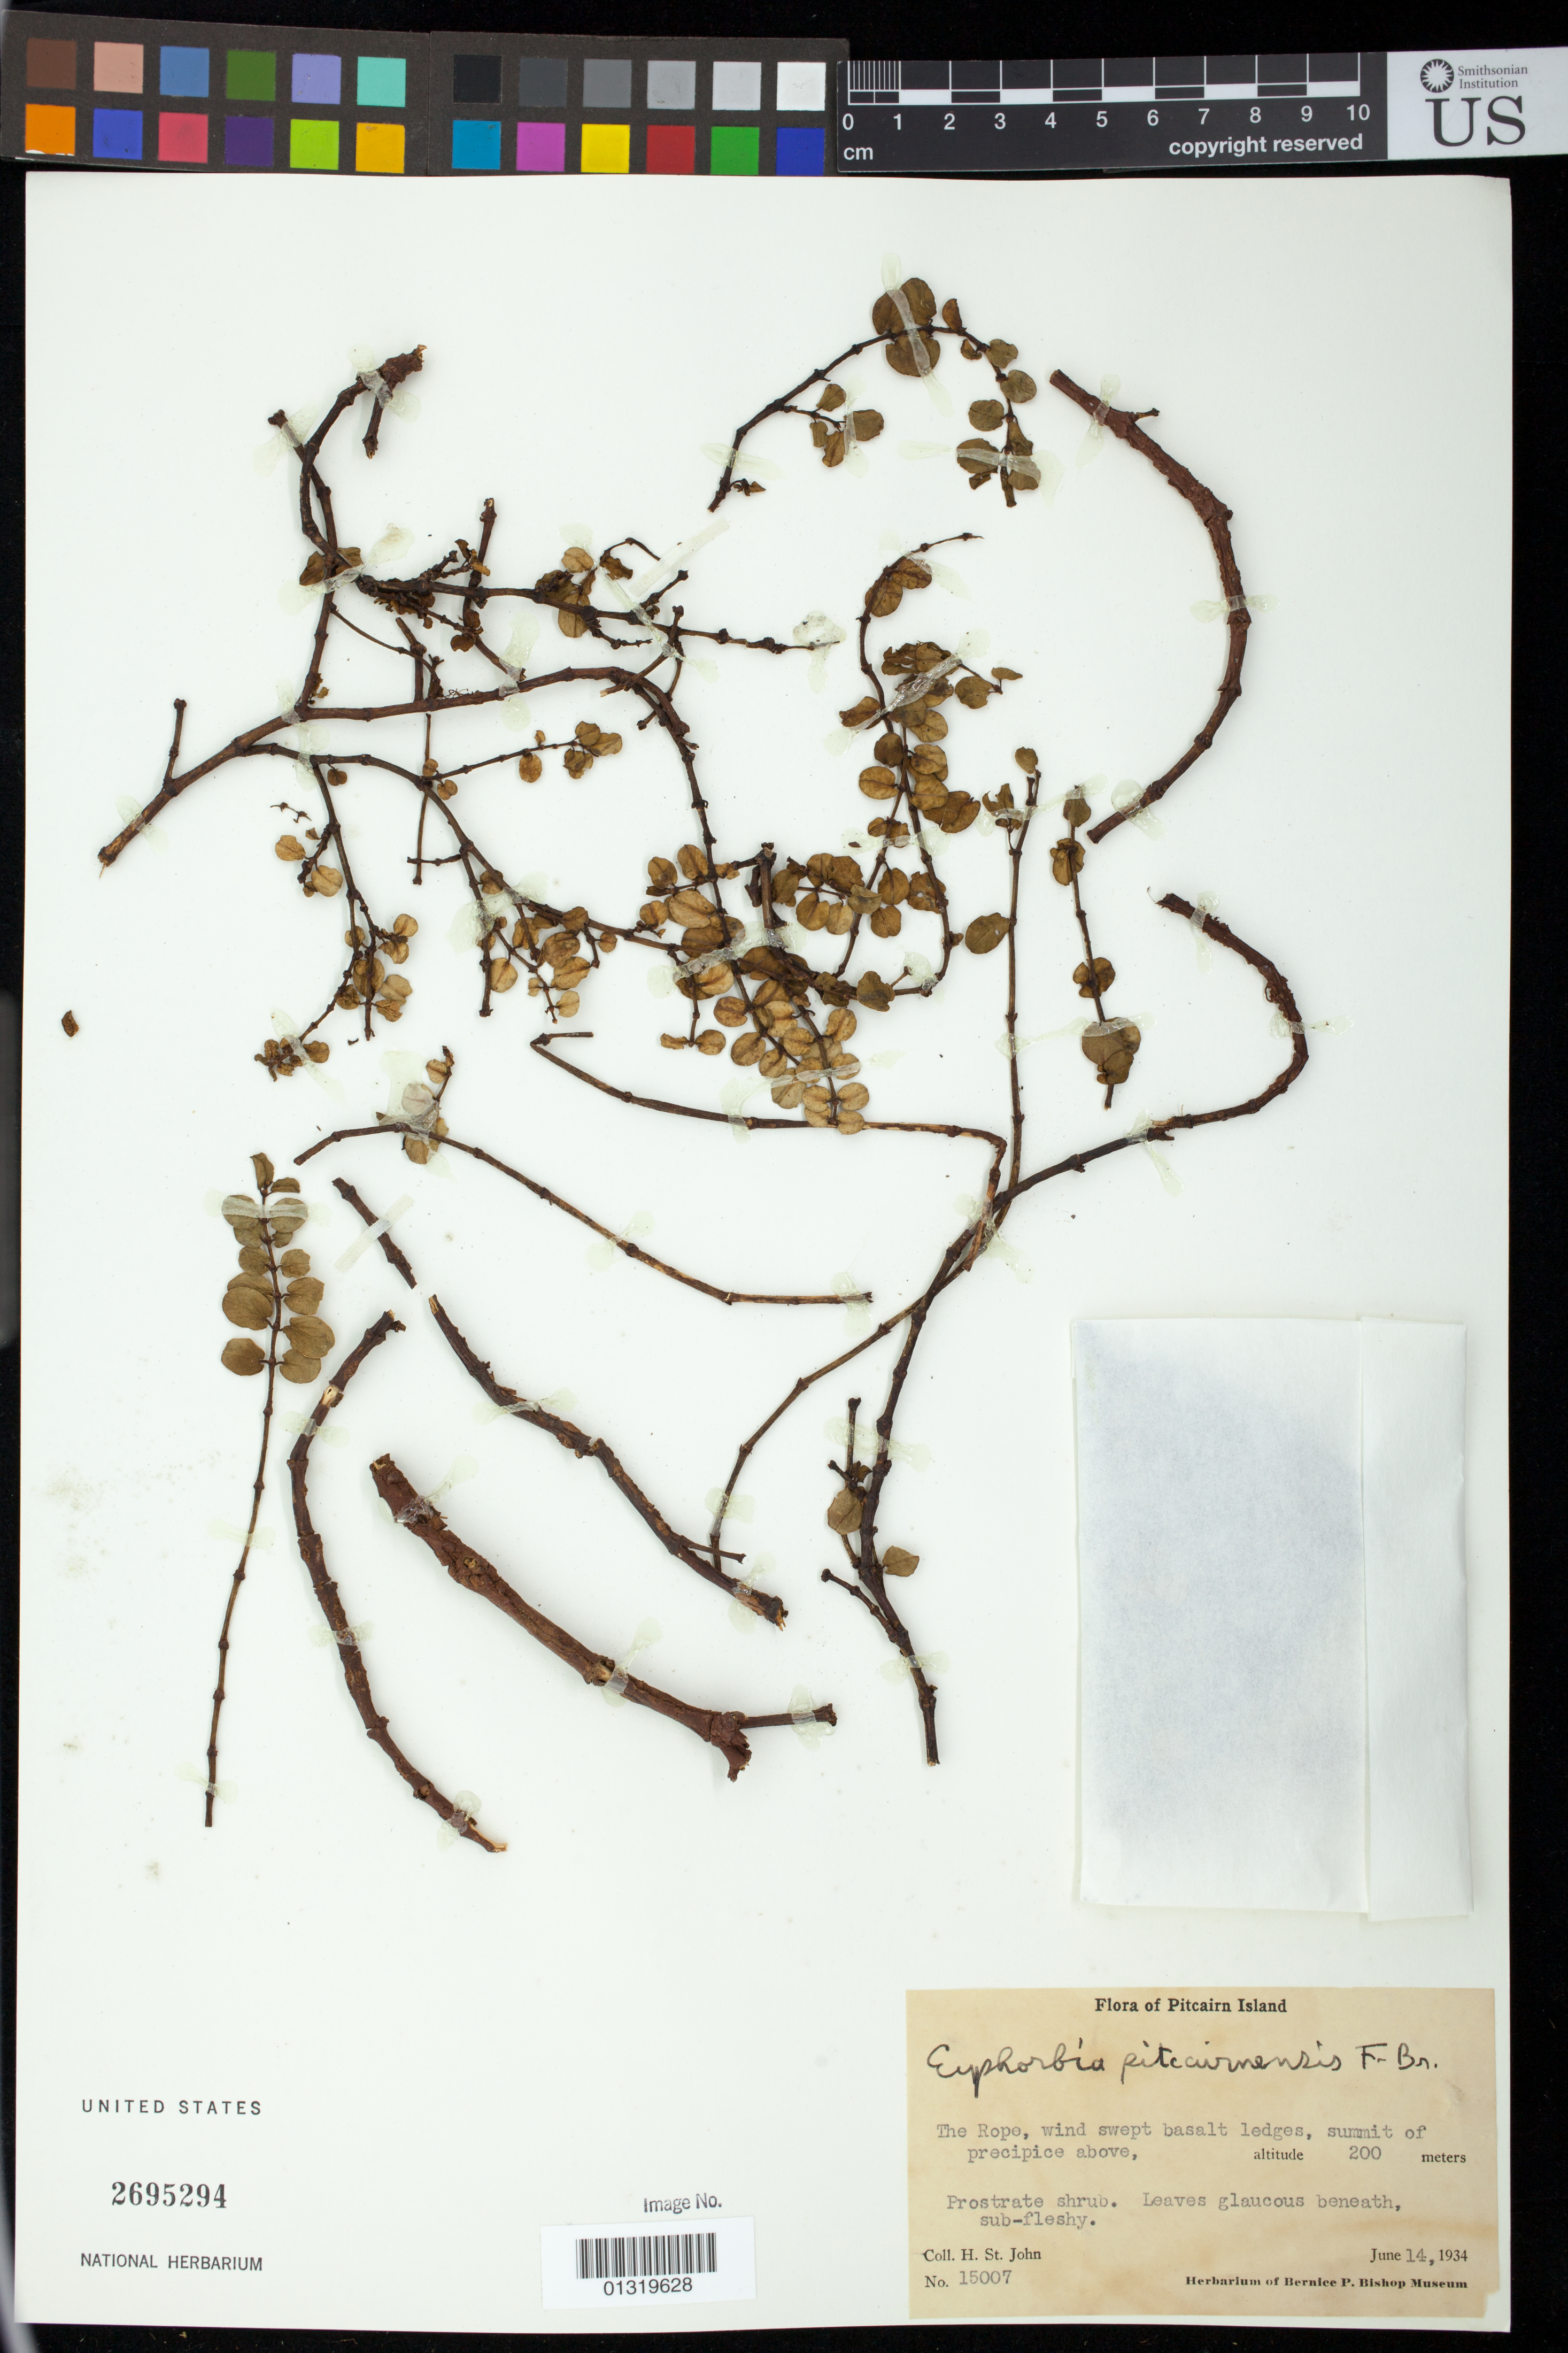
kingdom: Plantae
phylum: Tracheophyta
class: Magnoliopsida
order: Malpighiales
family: Euphorbiaceae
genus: Euphorbia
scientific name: Euphorbia sparrmannii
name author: Boiss.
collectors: H. St. John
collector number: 15007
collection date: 1934-06-14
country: Pitcairn Islands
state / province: Pitcairn Island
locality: The Rope; summit of precipice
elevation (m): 200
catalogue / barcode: US 2695294